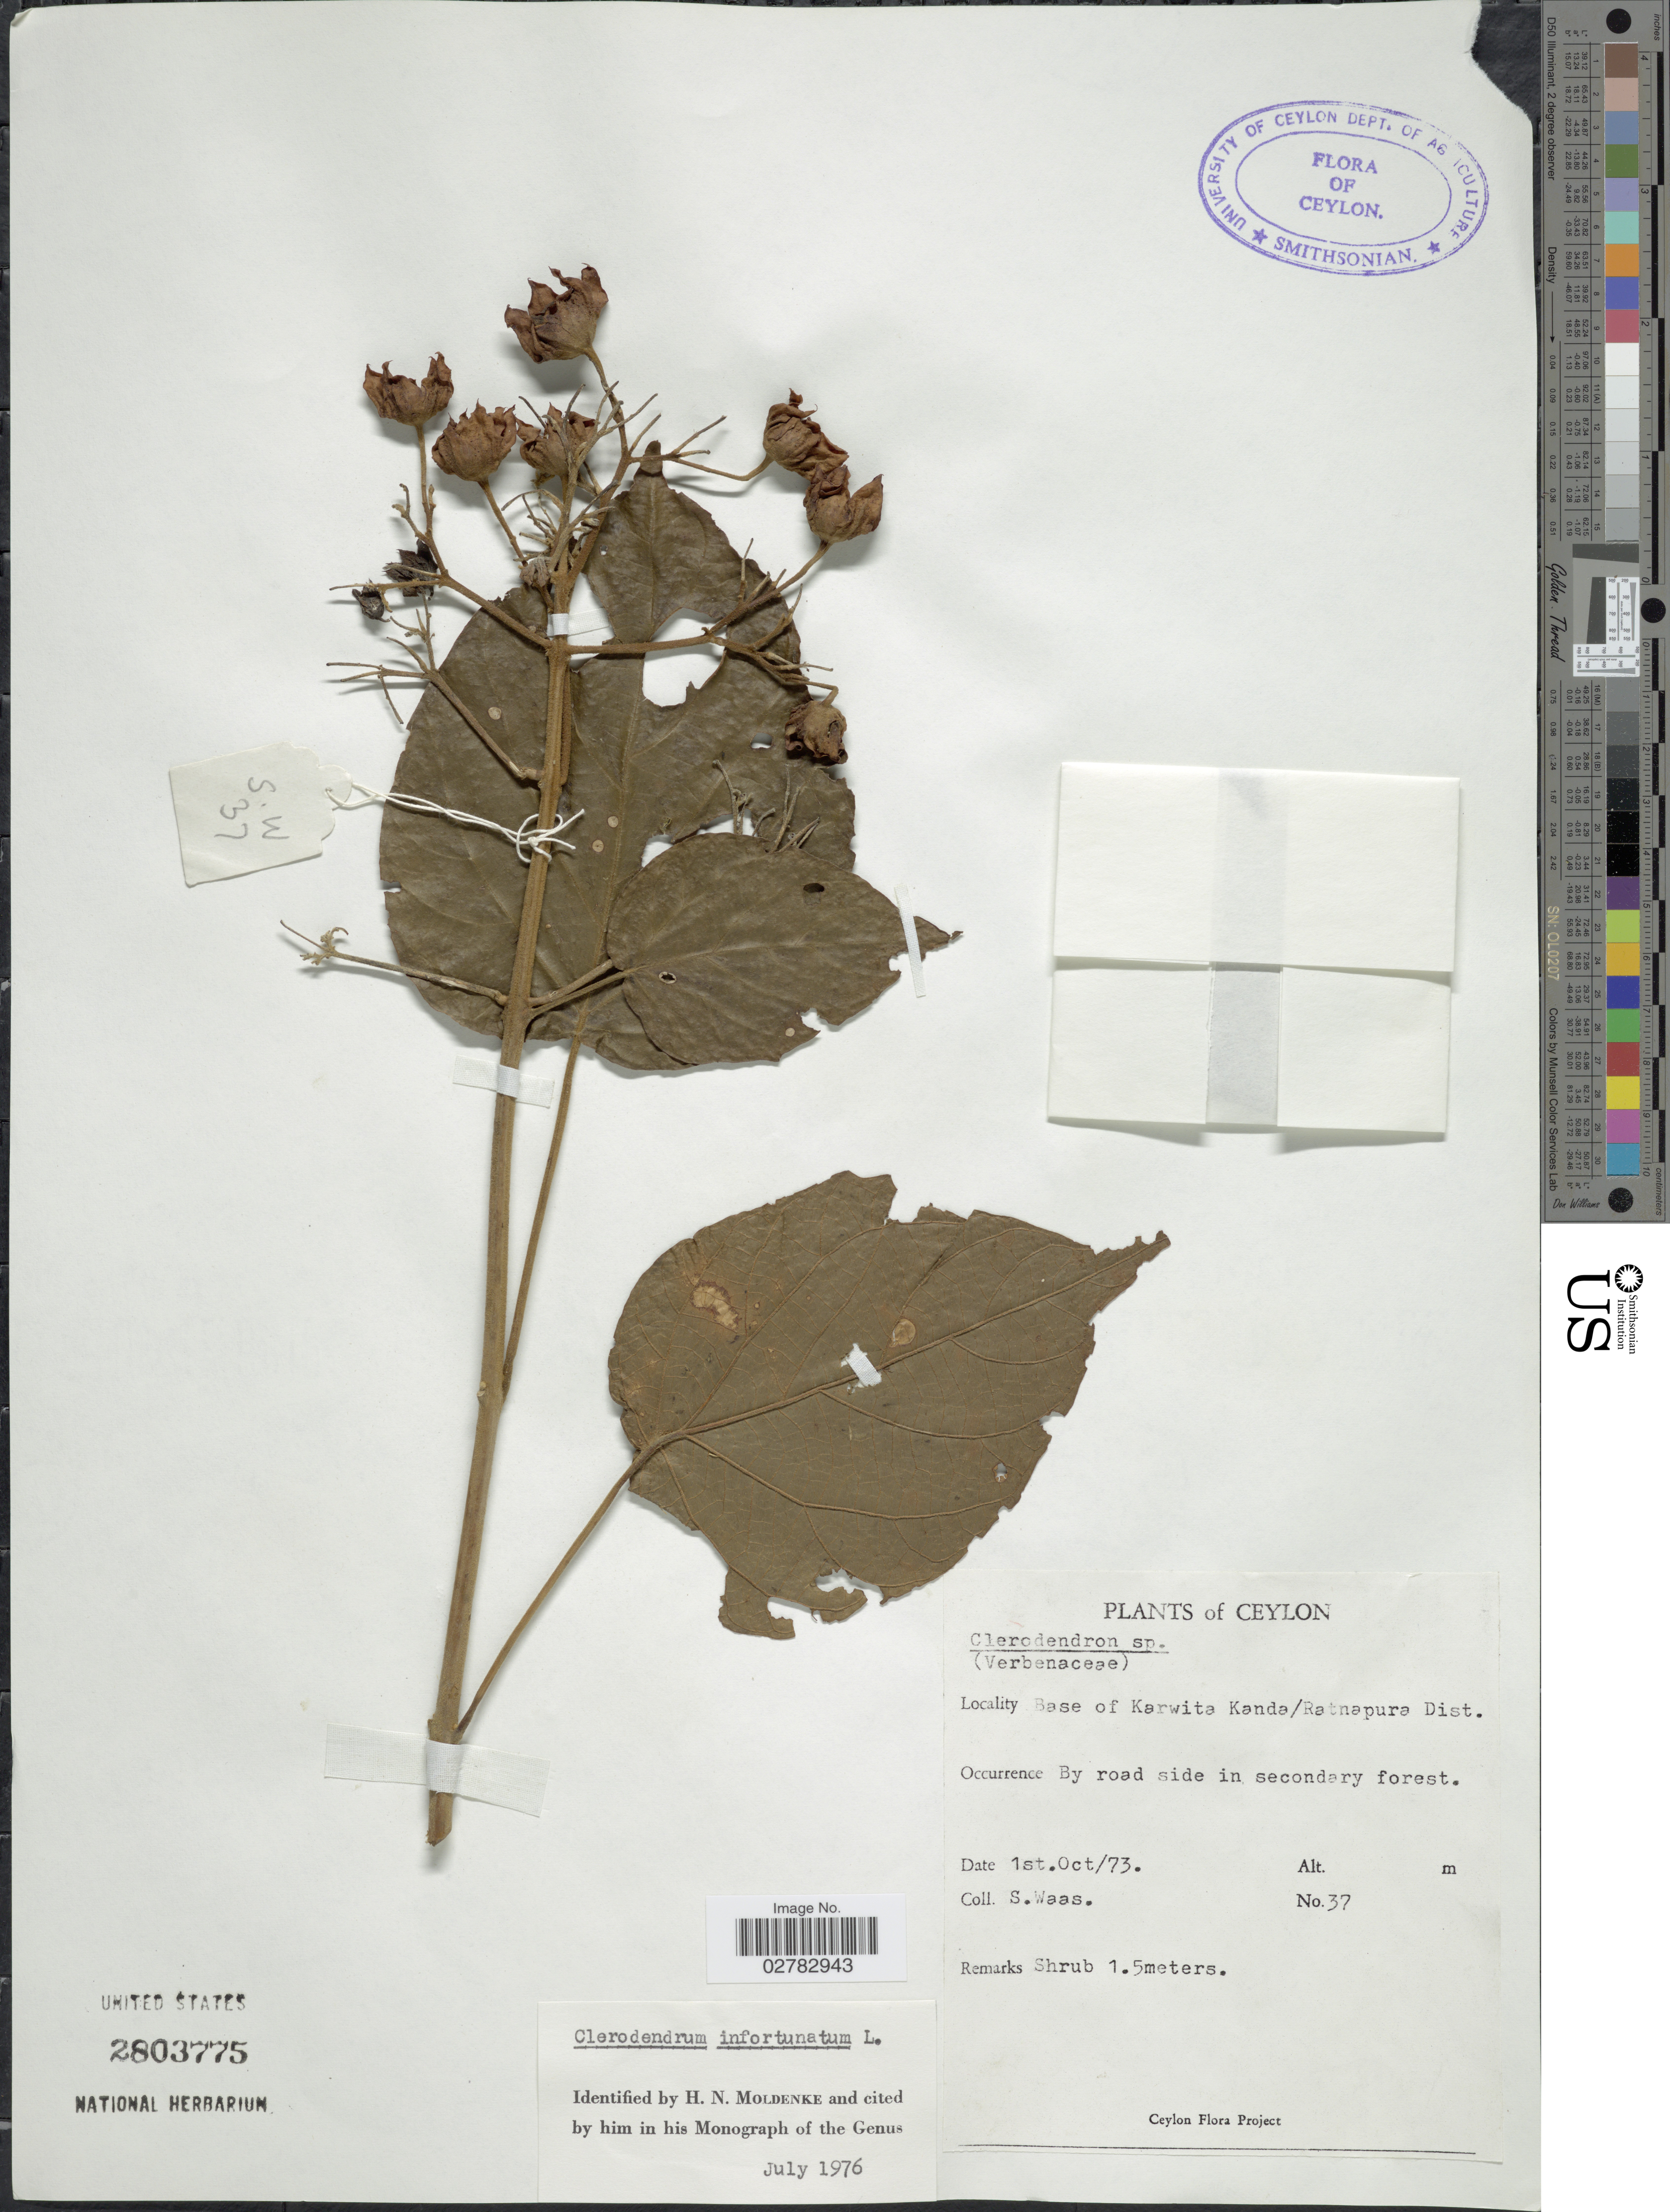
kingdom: Plantae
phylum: Tracheophyta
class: Magnoliopsida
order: Lamiales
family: Lamiaceae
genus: Clerodendrum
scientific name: Clerodendrum infortunatum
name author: L.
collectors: S. Waas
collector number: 37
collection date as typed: Transcribed d/m/y: 1/10/73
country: Sri Lanka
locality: Ceylon. Base of Karwita Kanda/Ratnapura Dist.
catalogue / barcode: US 2803775